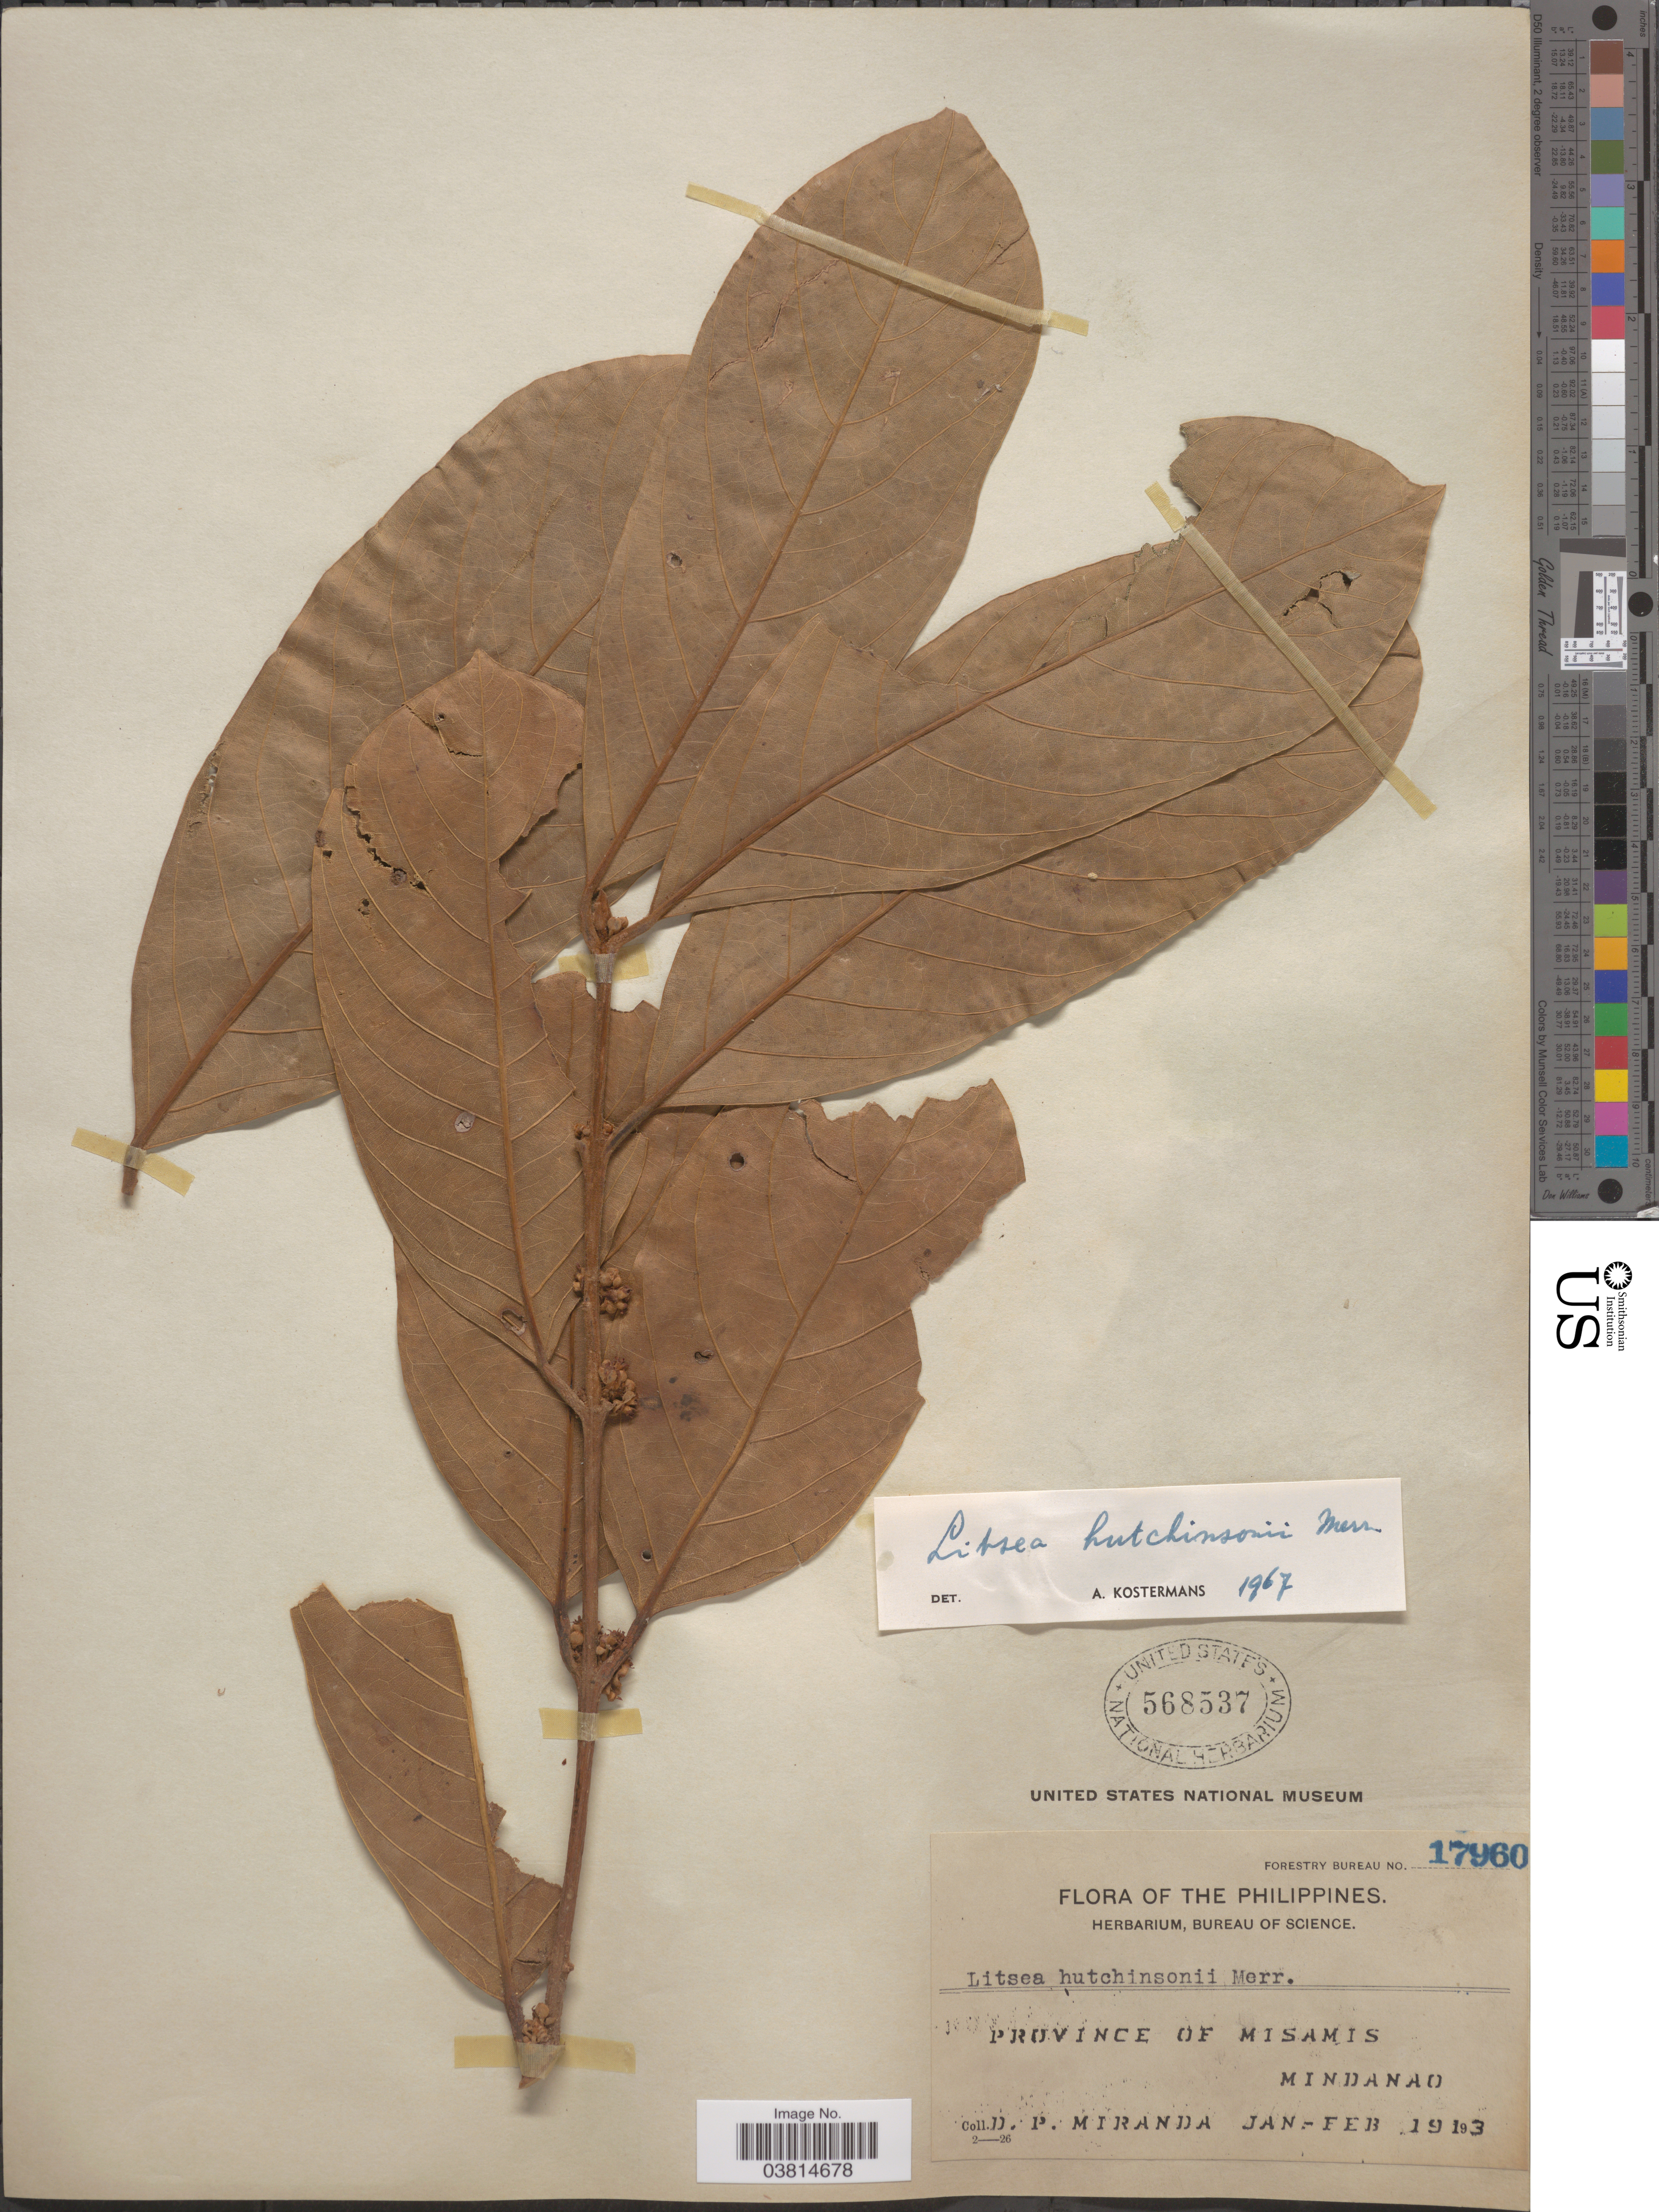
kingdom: Plantae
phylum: Tracheophyta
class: Magnoliopsida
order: Laurales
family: Lauraceae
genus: Litsea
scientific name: Litsea hutchinsonii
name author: Merr.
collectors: D. P. Miranda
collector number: Forestry Bureau 17960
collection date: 1913-01/1913-02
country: Philippines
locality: Province of Misamis. Mindanao.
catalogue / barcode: US 568537